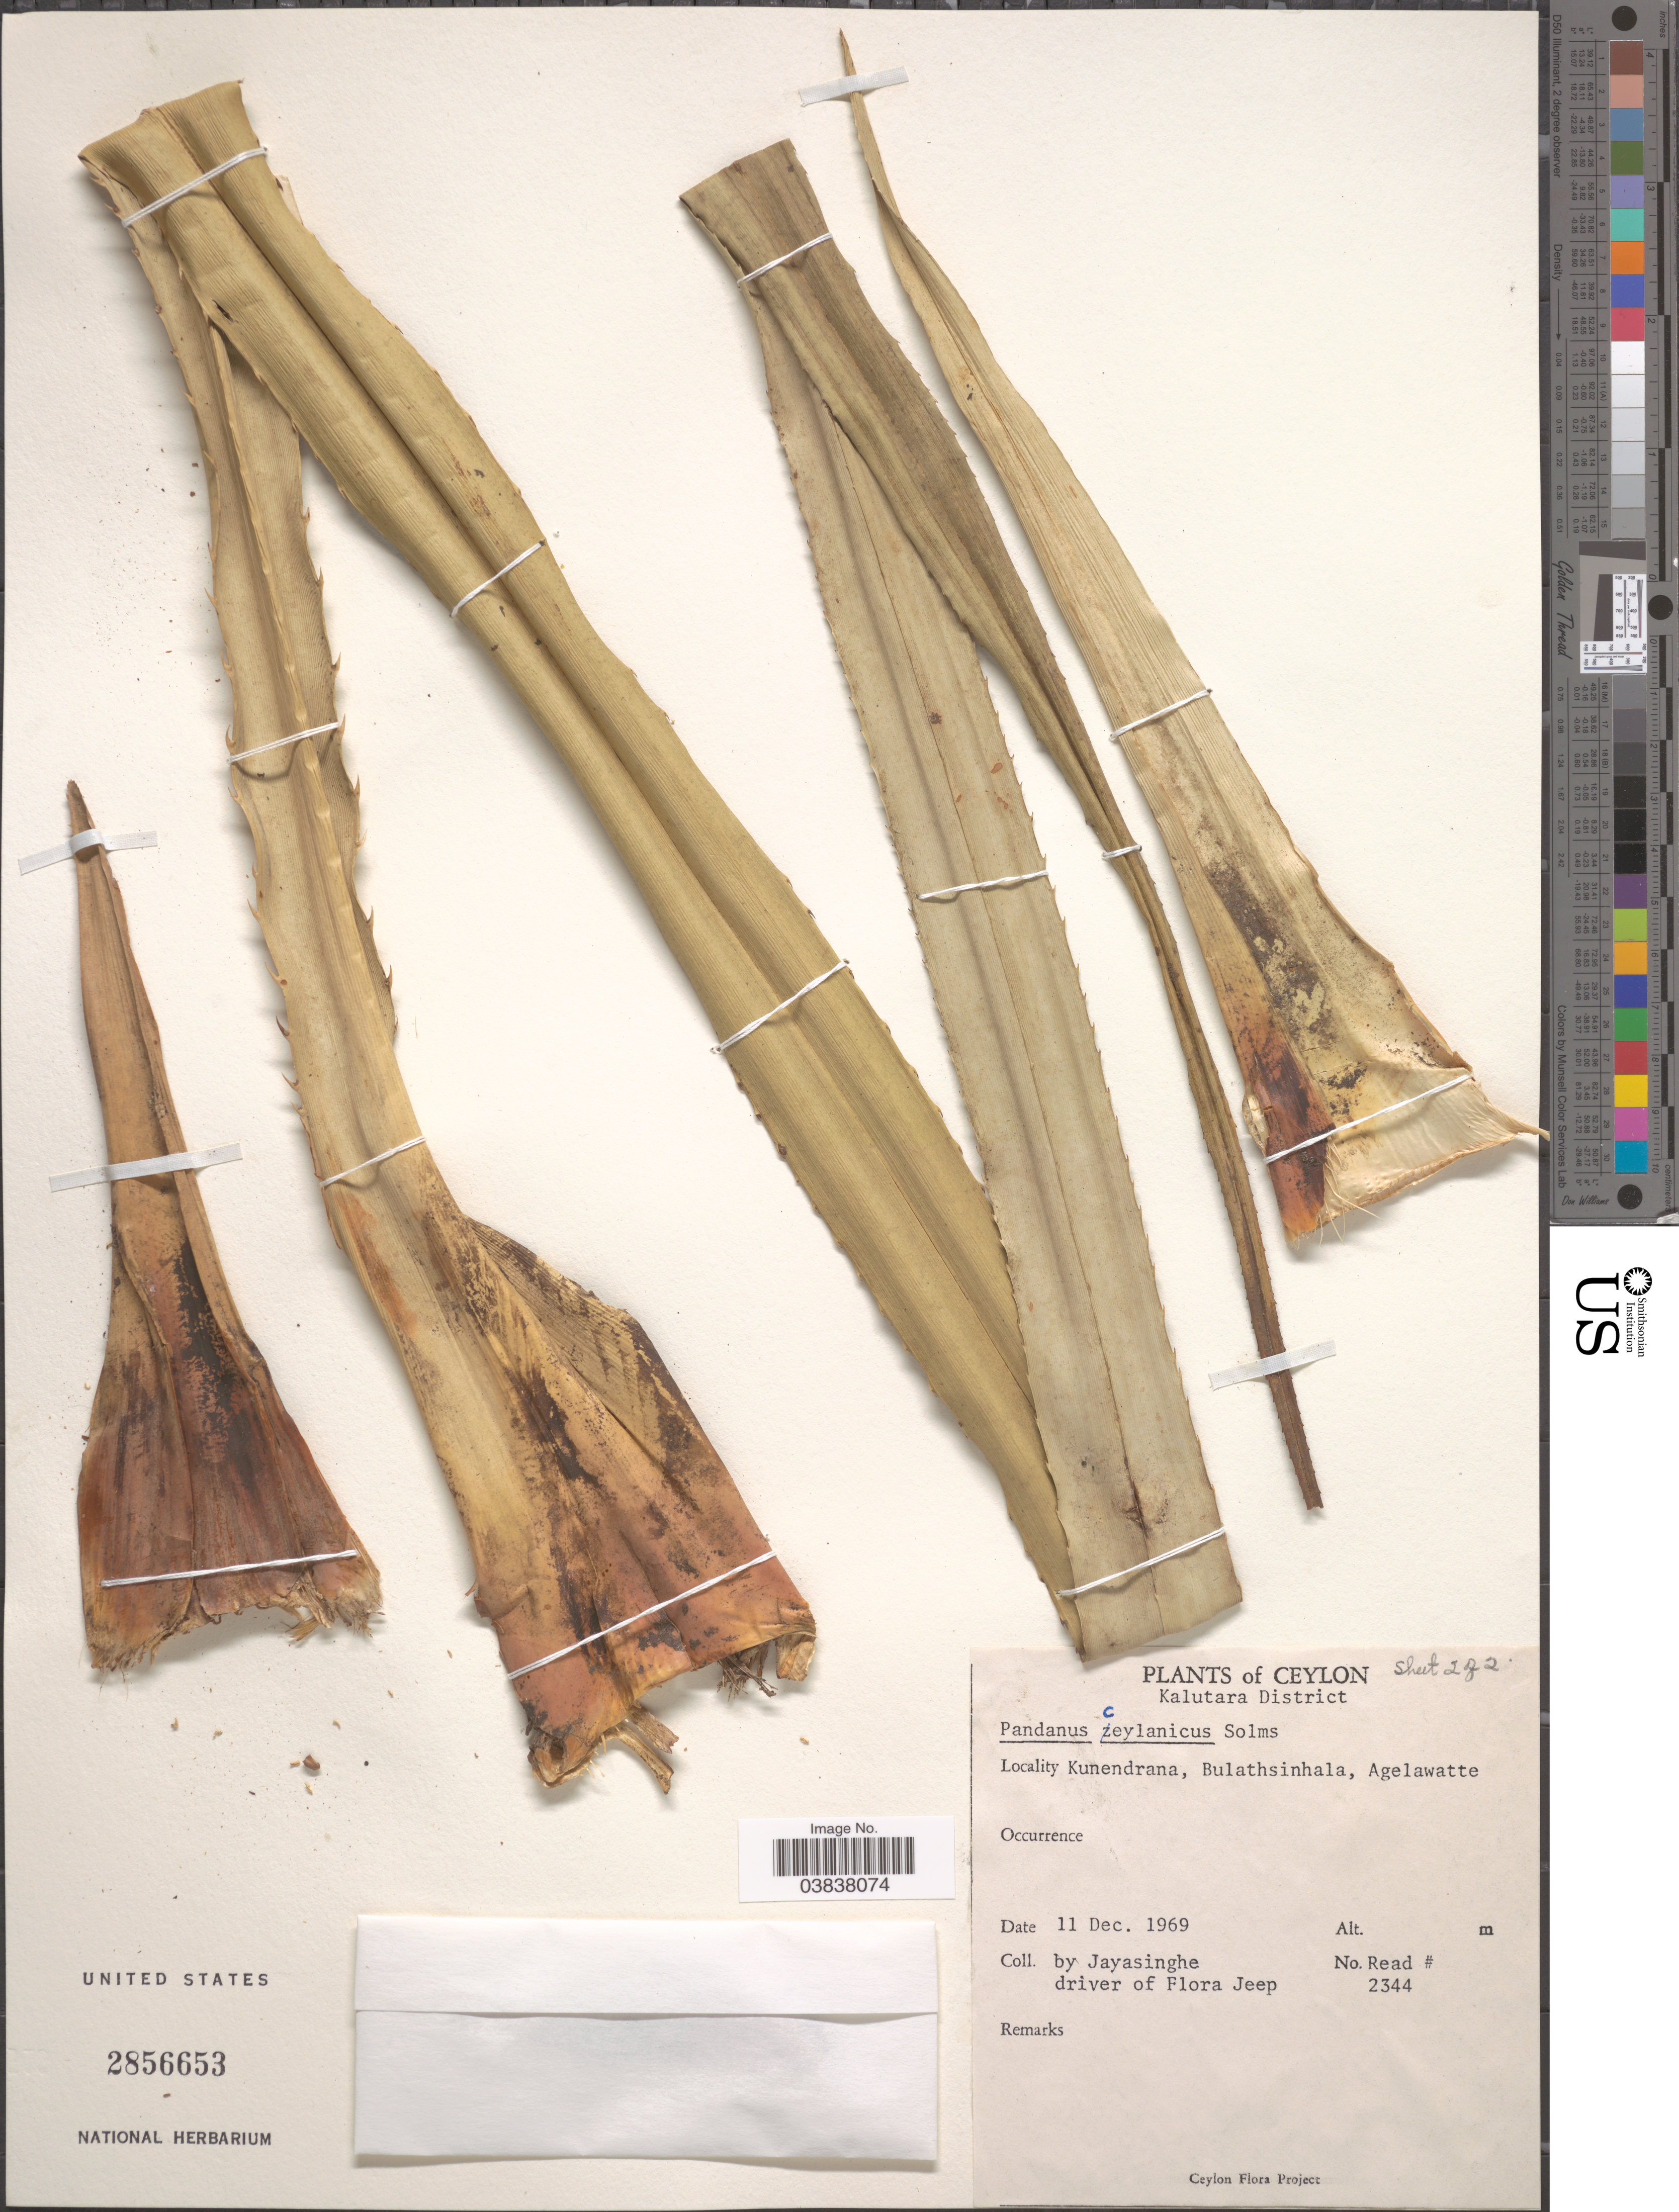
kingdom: Plantae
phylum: Tracheophyta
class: Liliopsida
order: Pandanales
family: Pandanaceae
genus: Pandanus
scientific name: Pandanus ceylanicus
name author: Solms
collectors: -. Jayasinghe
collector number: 2344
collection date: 1969-12-11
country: Sri Lanka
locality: Ceylon. Kalutara District. Kunendrana, Bulathsinhala, Agelawatte.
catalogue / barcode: US 2856653